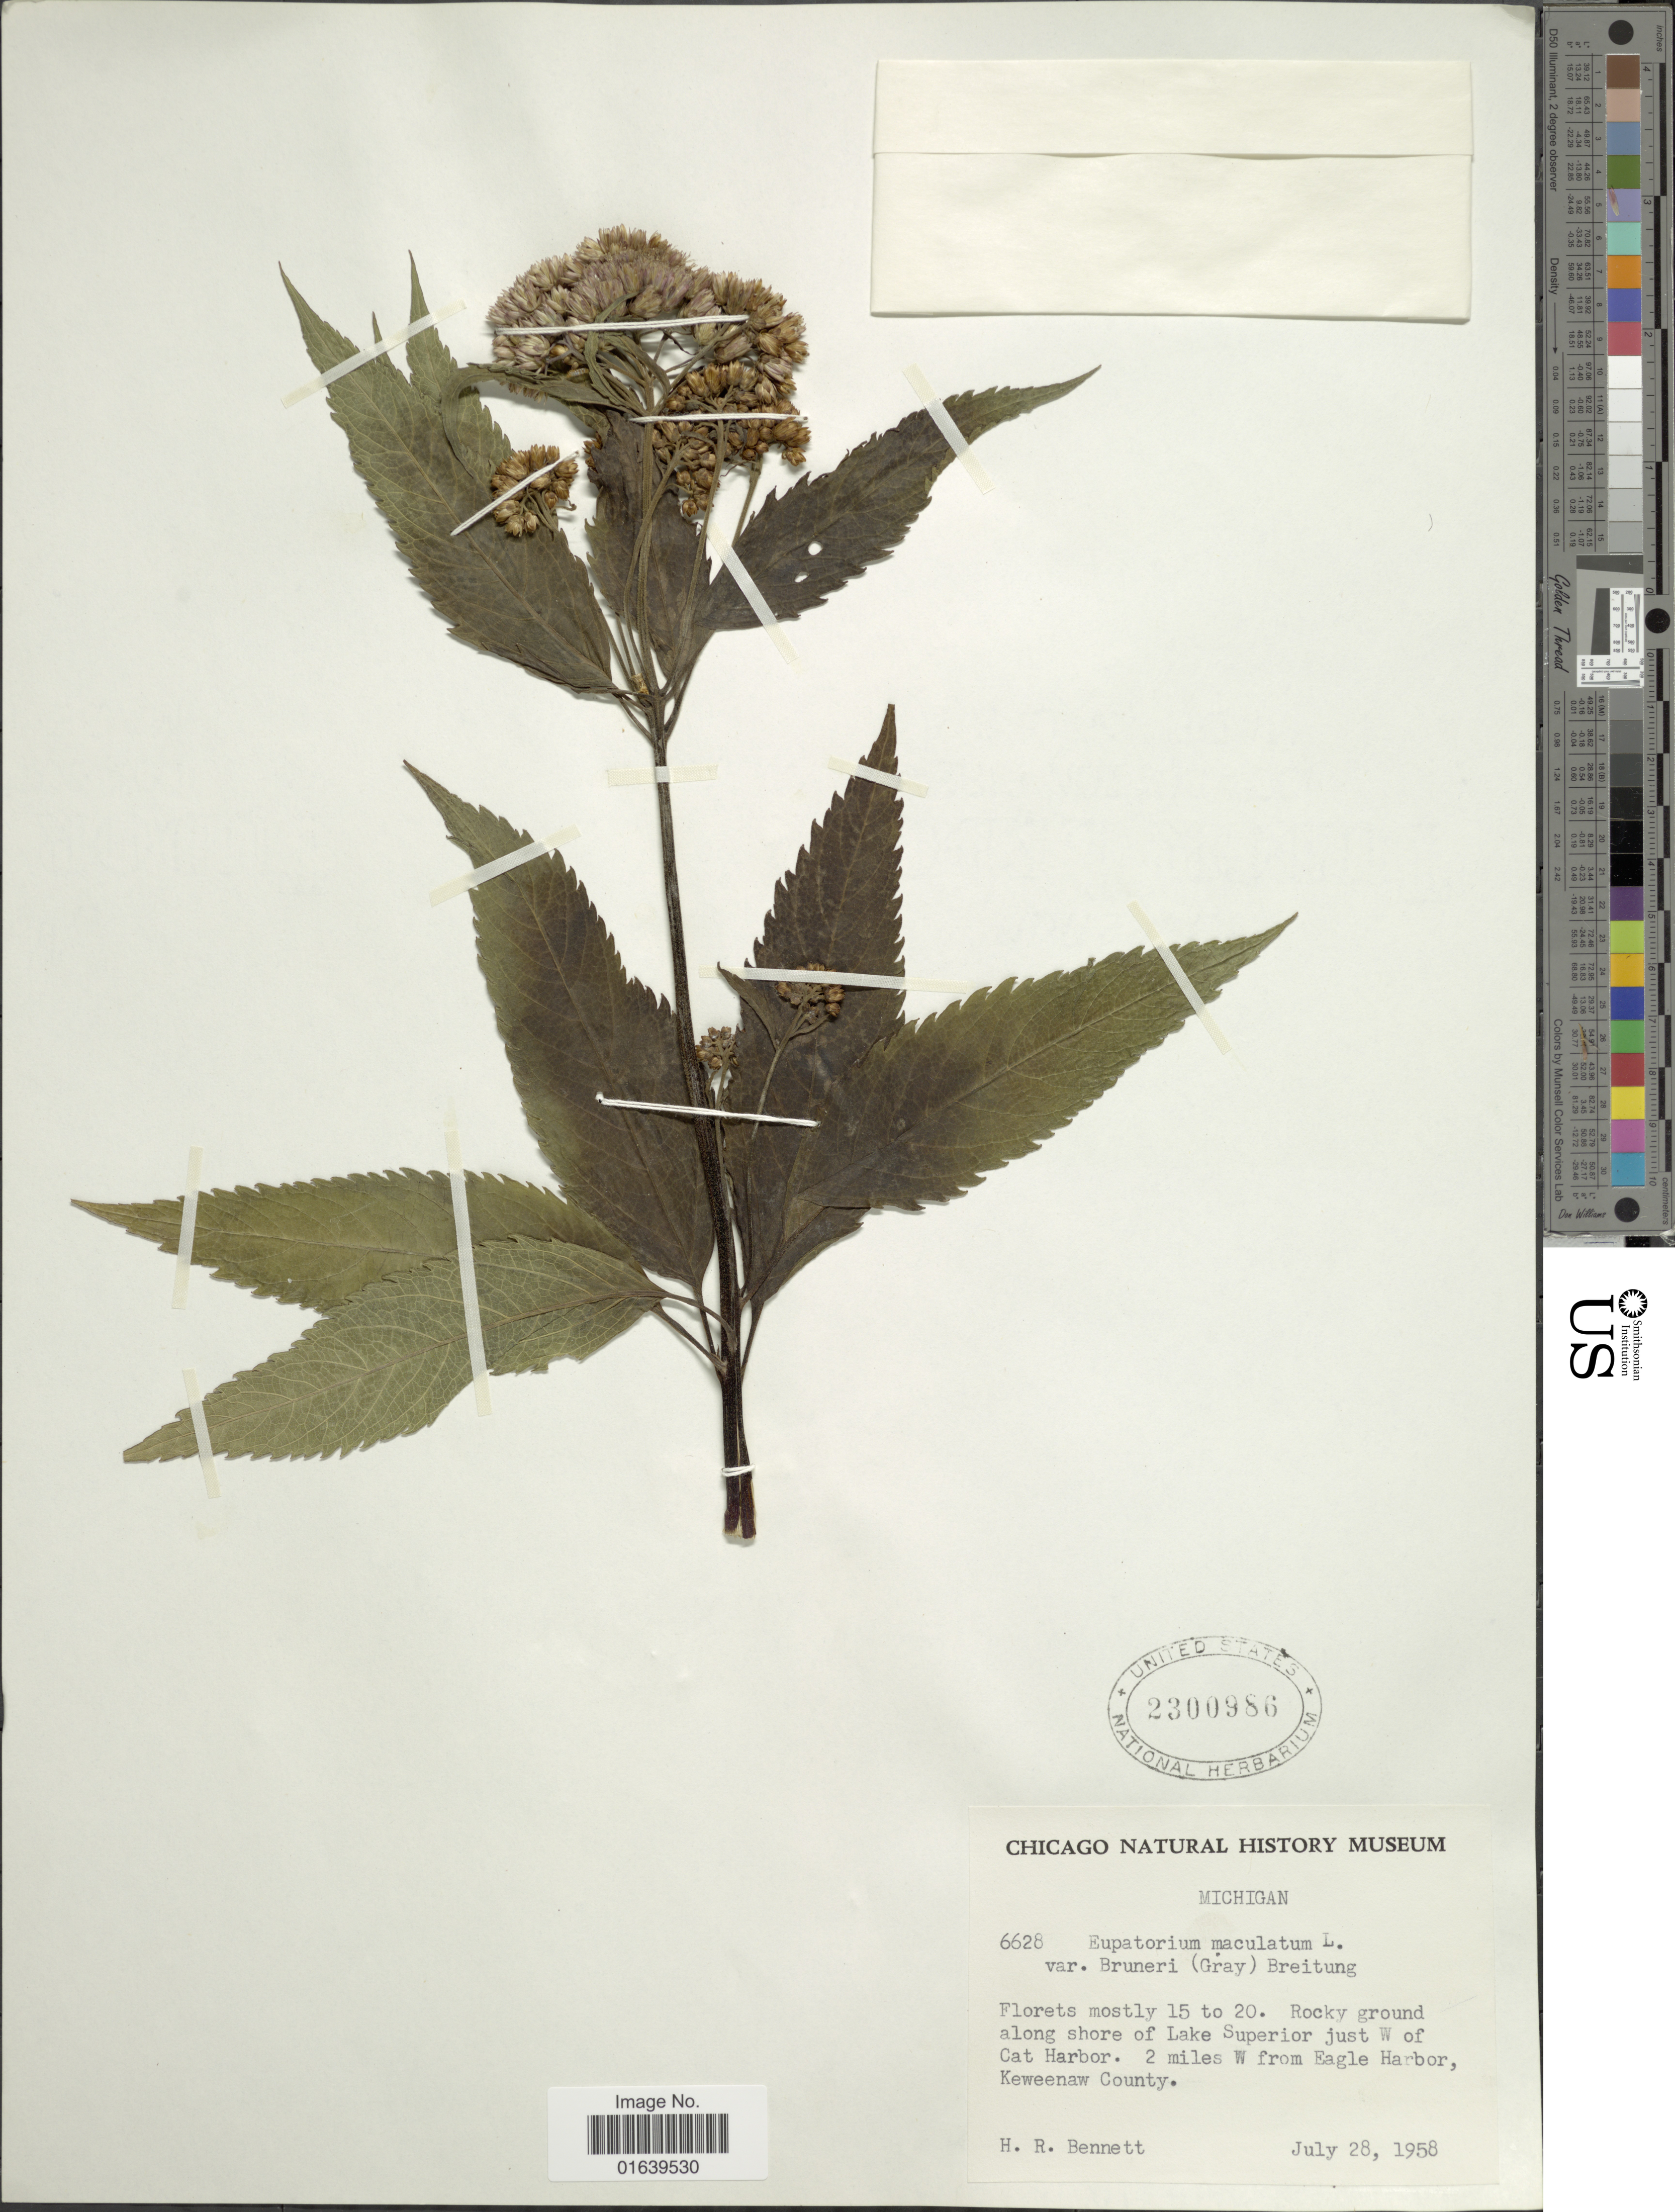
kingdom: Plantae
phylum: Tracheophyta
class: Magnoliopsida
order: Asterales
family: Asteraceae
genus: Eupatorium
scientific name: Eupatorium maculatum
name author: L.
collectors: H. R. Bennett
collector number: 6628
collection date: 1958-08-28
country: United States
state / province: Michigan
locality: Rocky ground along shore of Lake Superior just W of Cat Harbor. 2 miles W from Eagle Harbor, Keweenaw County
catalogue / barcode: US 2300986